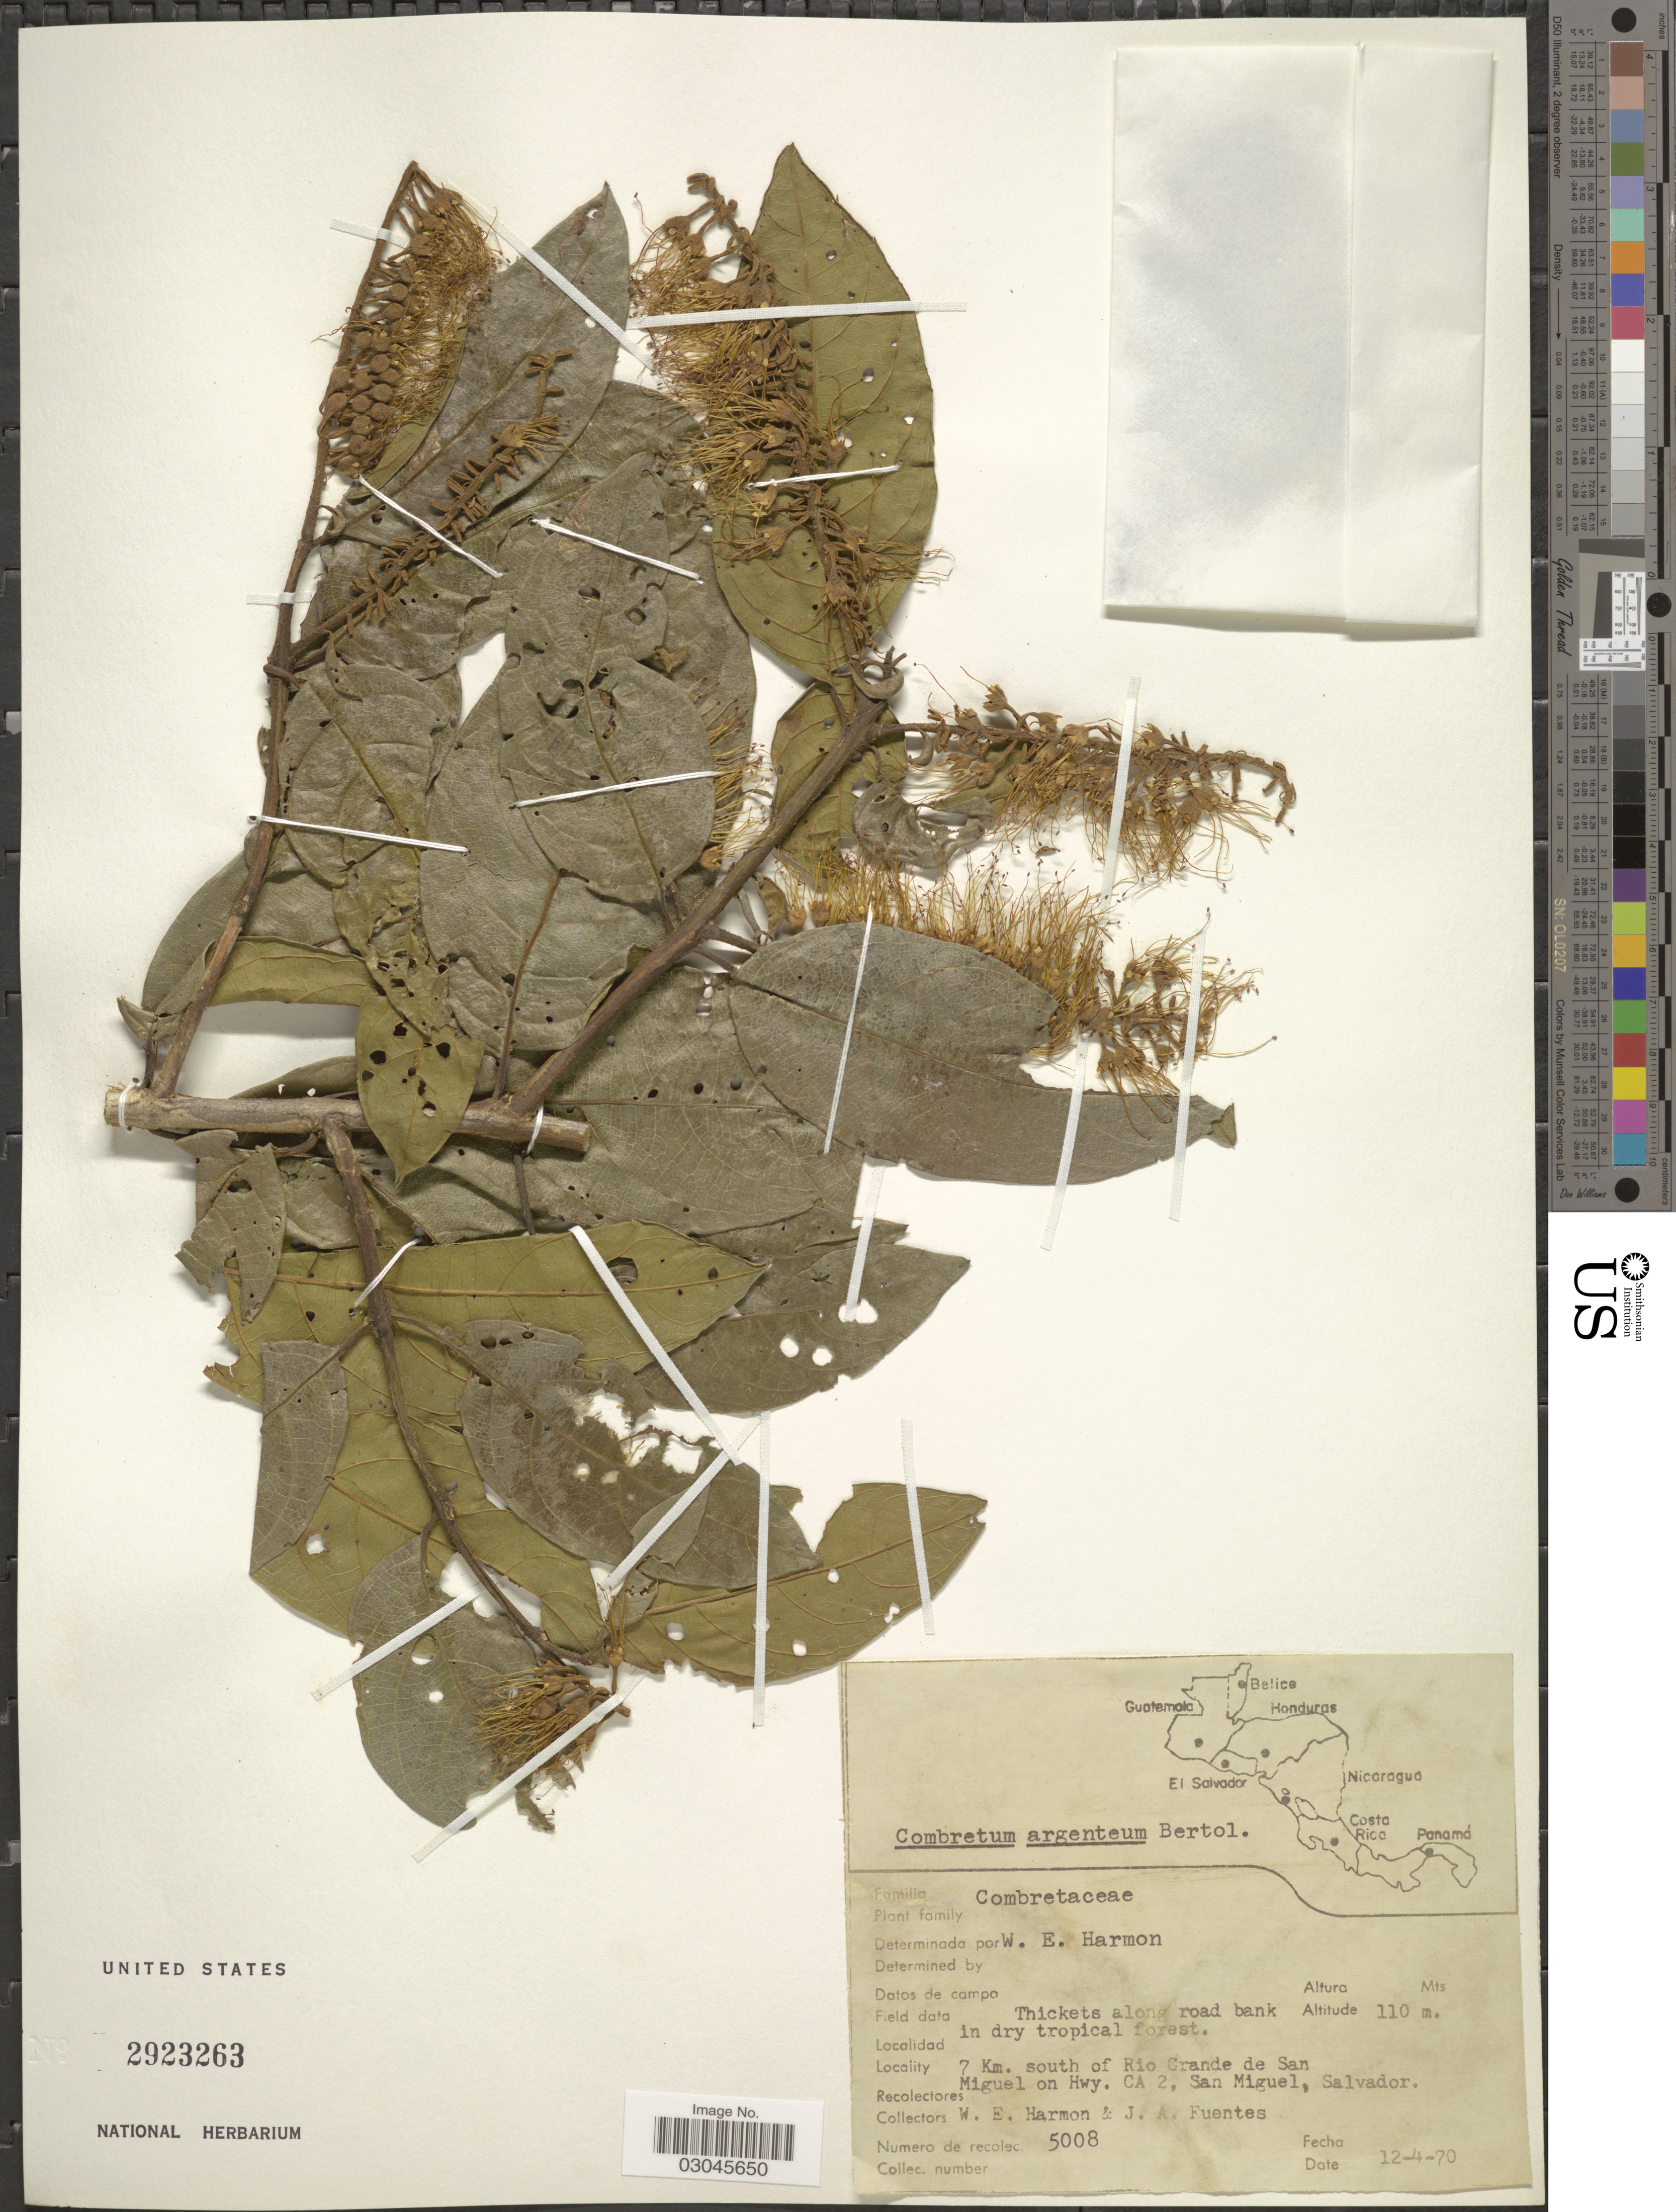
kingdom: Plantae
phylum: Tracheophyta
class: Magnoliopsida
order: Myrtales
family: Combretaceae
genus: Combretum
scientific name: Combretum argenteum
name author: Bertol.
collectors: W. E. Harmon & J. Fuentes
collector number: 5008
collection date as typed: Transcribed d/m/y: 12/4/70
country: El Salvador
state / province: San Miguel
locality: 7 Km. south of Rio Grande de San Miguel on Hwy. CA 2.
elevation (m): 110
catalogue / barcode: US 2923263